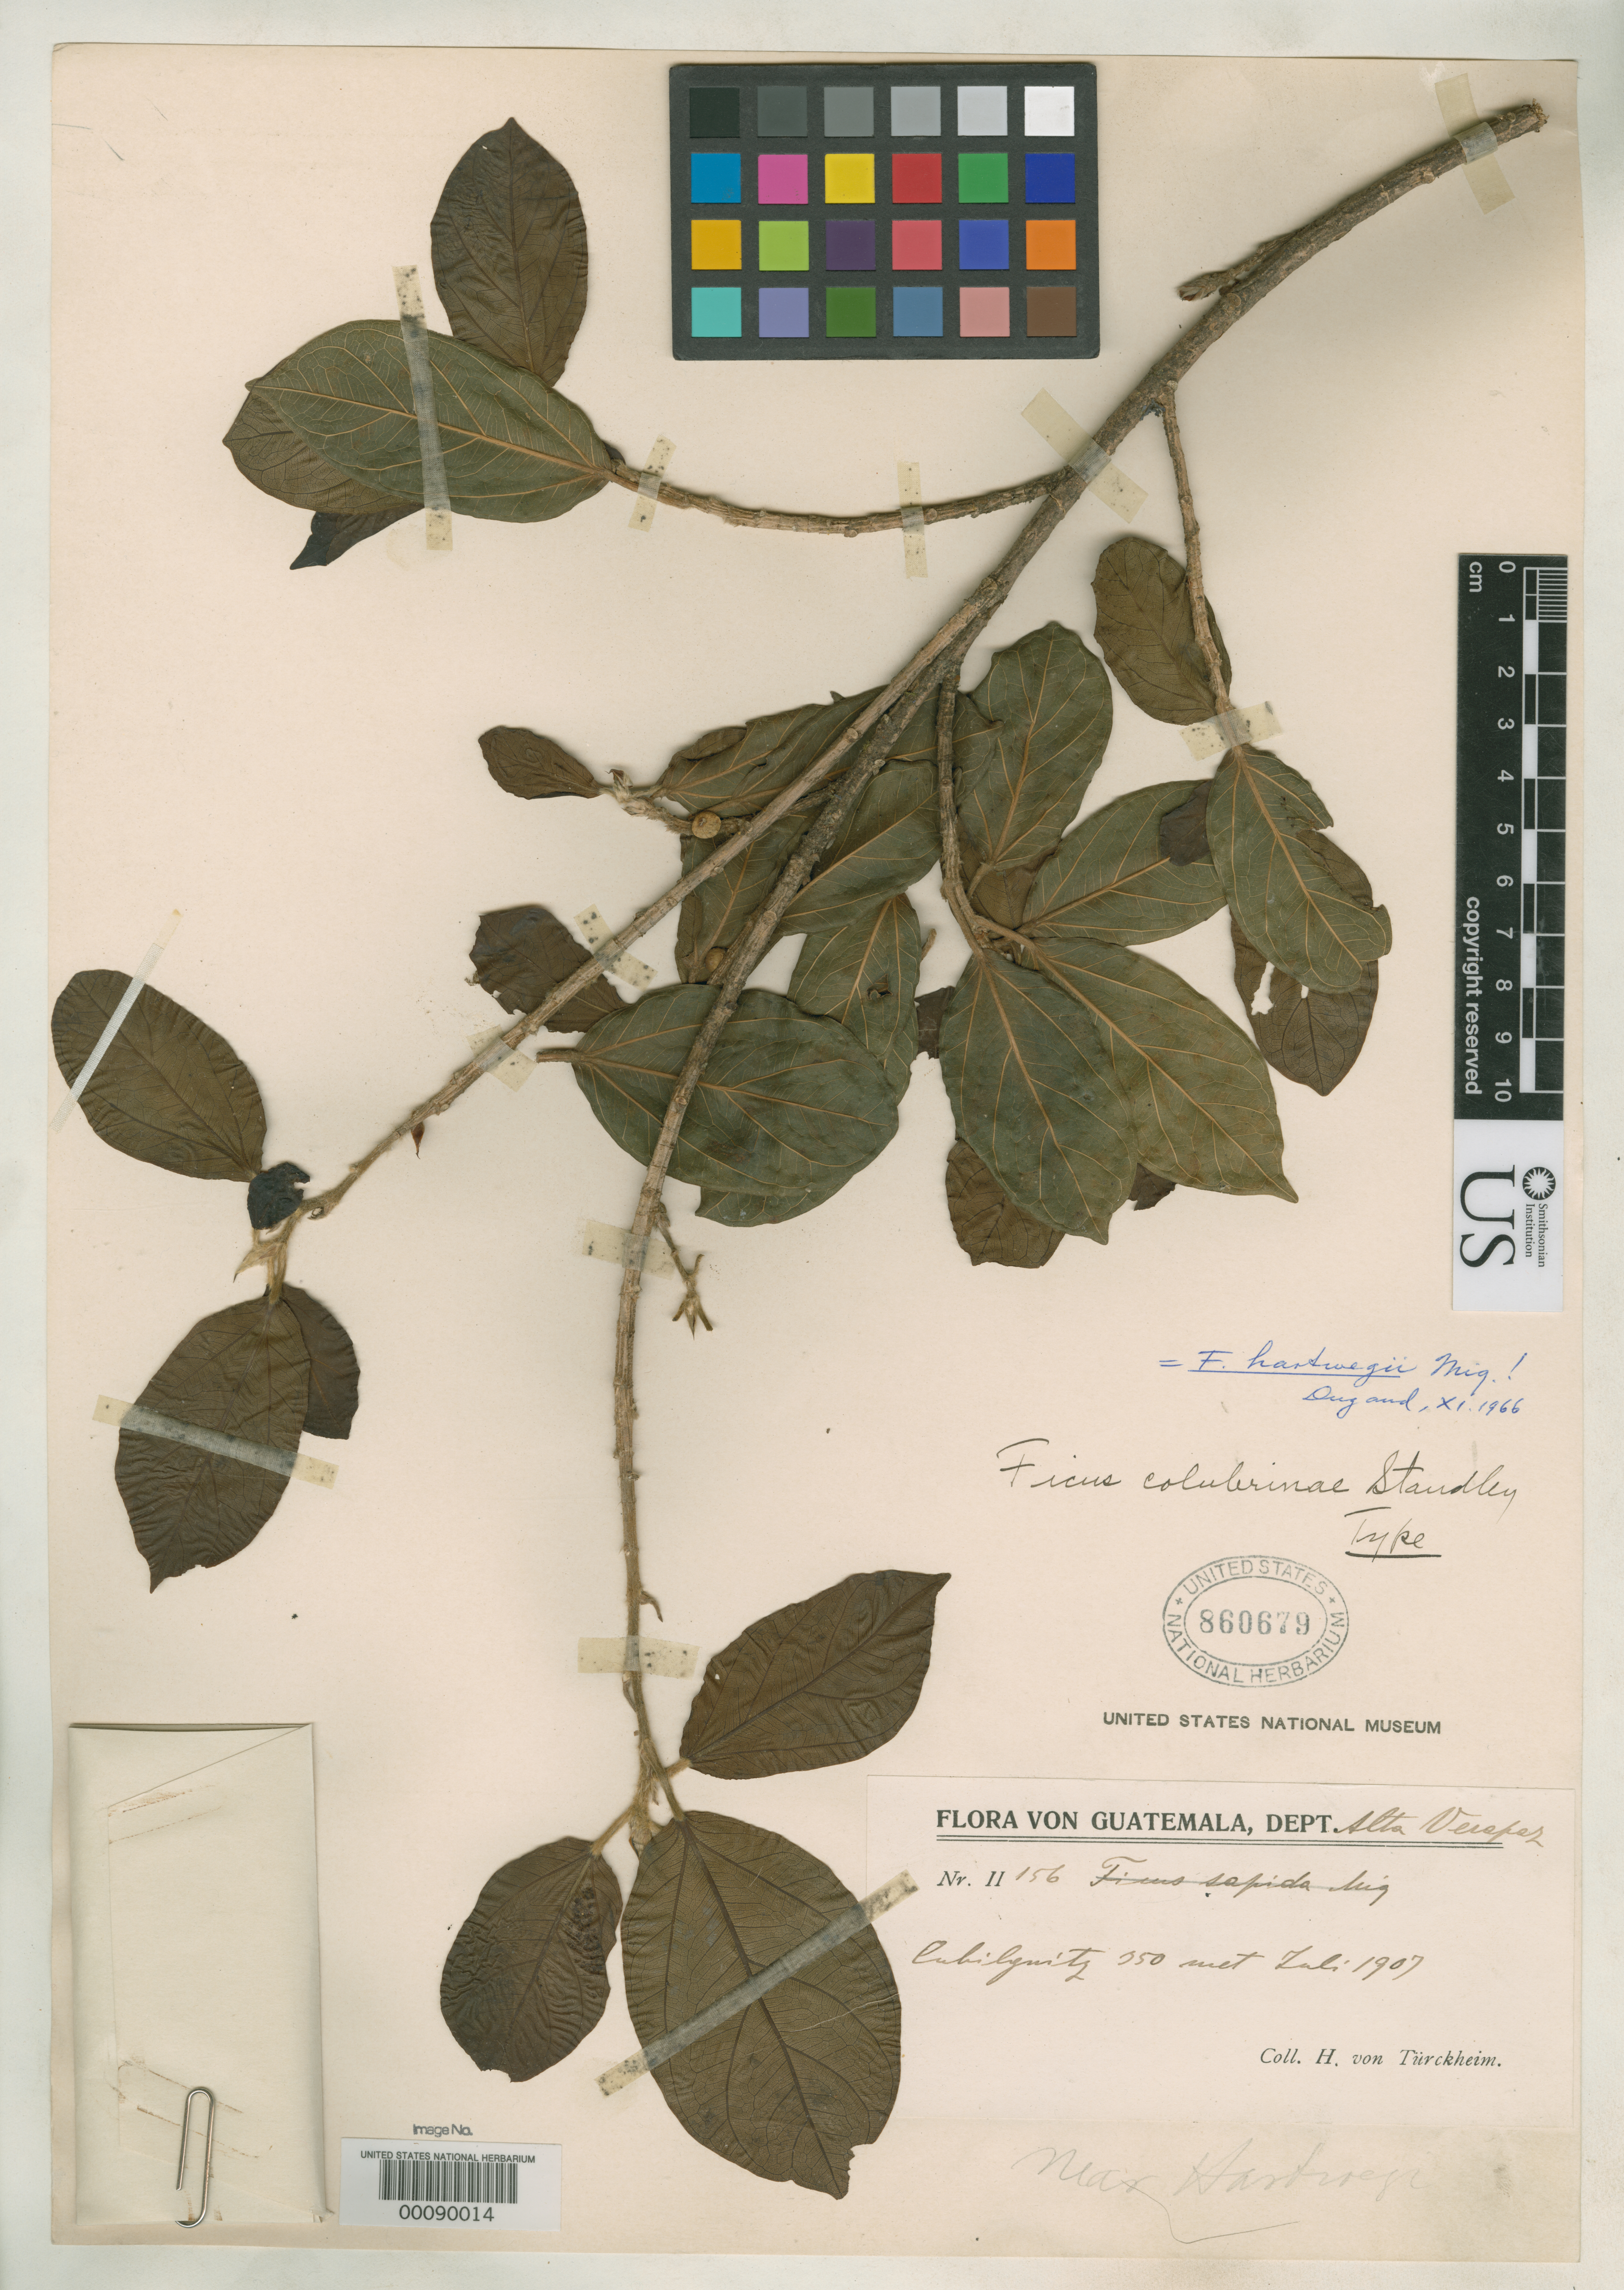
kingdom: Plantae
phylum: Tracheophyta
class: Magnoliopsida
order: Rosales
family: Moraceae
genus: Ficus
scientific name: Ficus colubrinae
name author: Standl.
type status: Holotype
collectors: H. von Türckheim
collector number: II 156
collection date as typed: Jul 1907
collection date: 1907-07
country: Guatemala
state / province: Alta Verapaz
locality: Cubilquitz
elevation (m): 350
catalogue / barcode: US 860679